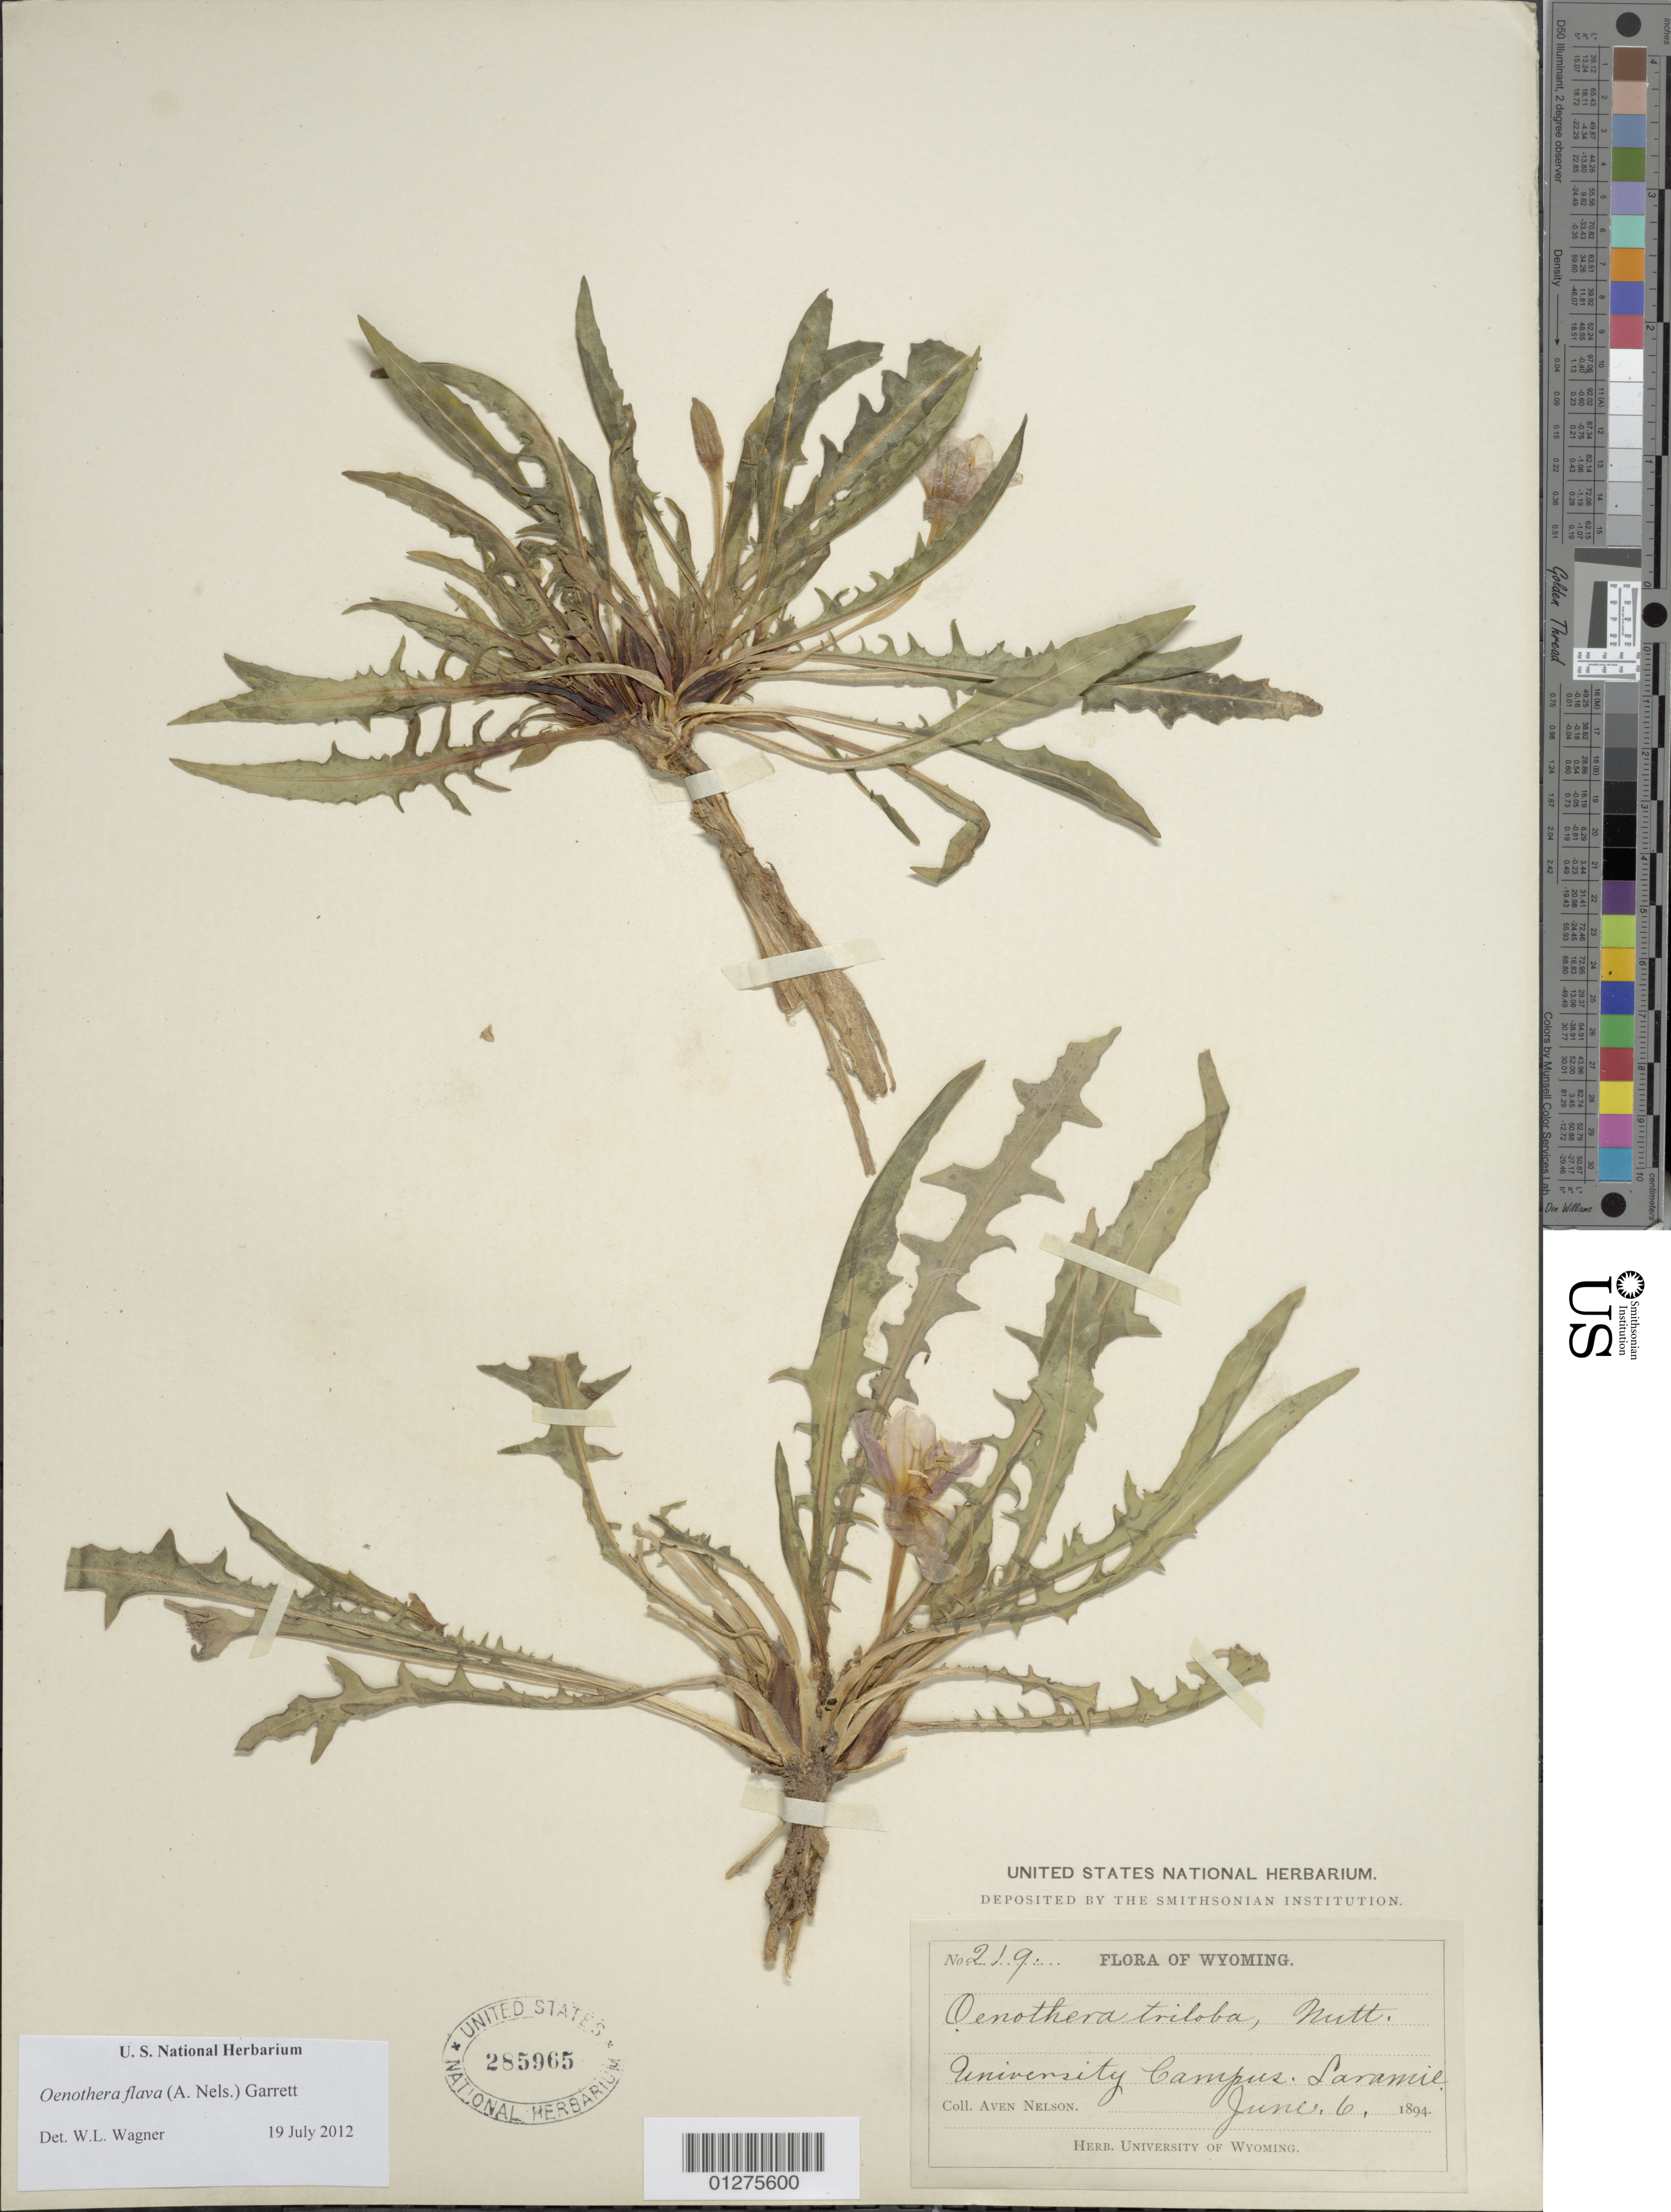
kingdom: Plantae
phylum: Tracheophyta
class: Magnoliopsida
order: Myrtales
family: Onagraceae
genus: Oenothera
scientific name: Oenothera flava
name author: (A. Nelson) Garrett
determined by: Wagner, W. L., (BOT), Smithsonian Institution - National Museum of Natural History (UNITED STATES)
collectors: A. Nelson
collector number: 219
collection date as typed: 06 Jun 1894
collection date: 1894-06-06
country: United States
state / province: Wyoming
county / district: Albany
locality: University Campus, Laramie.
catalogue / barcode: US 285965